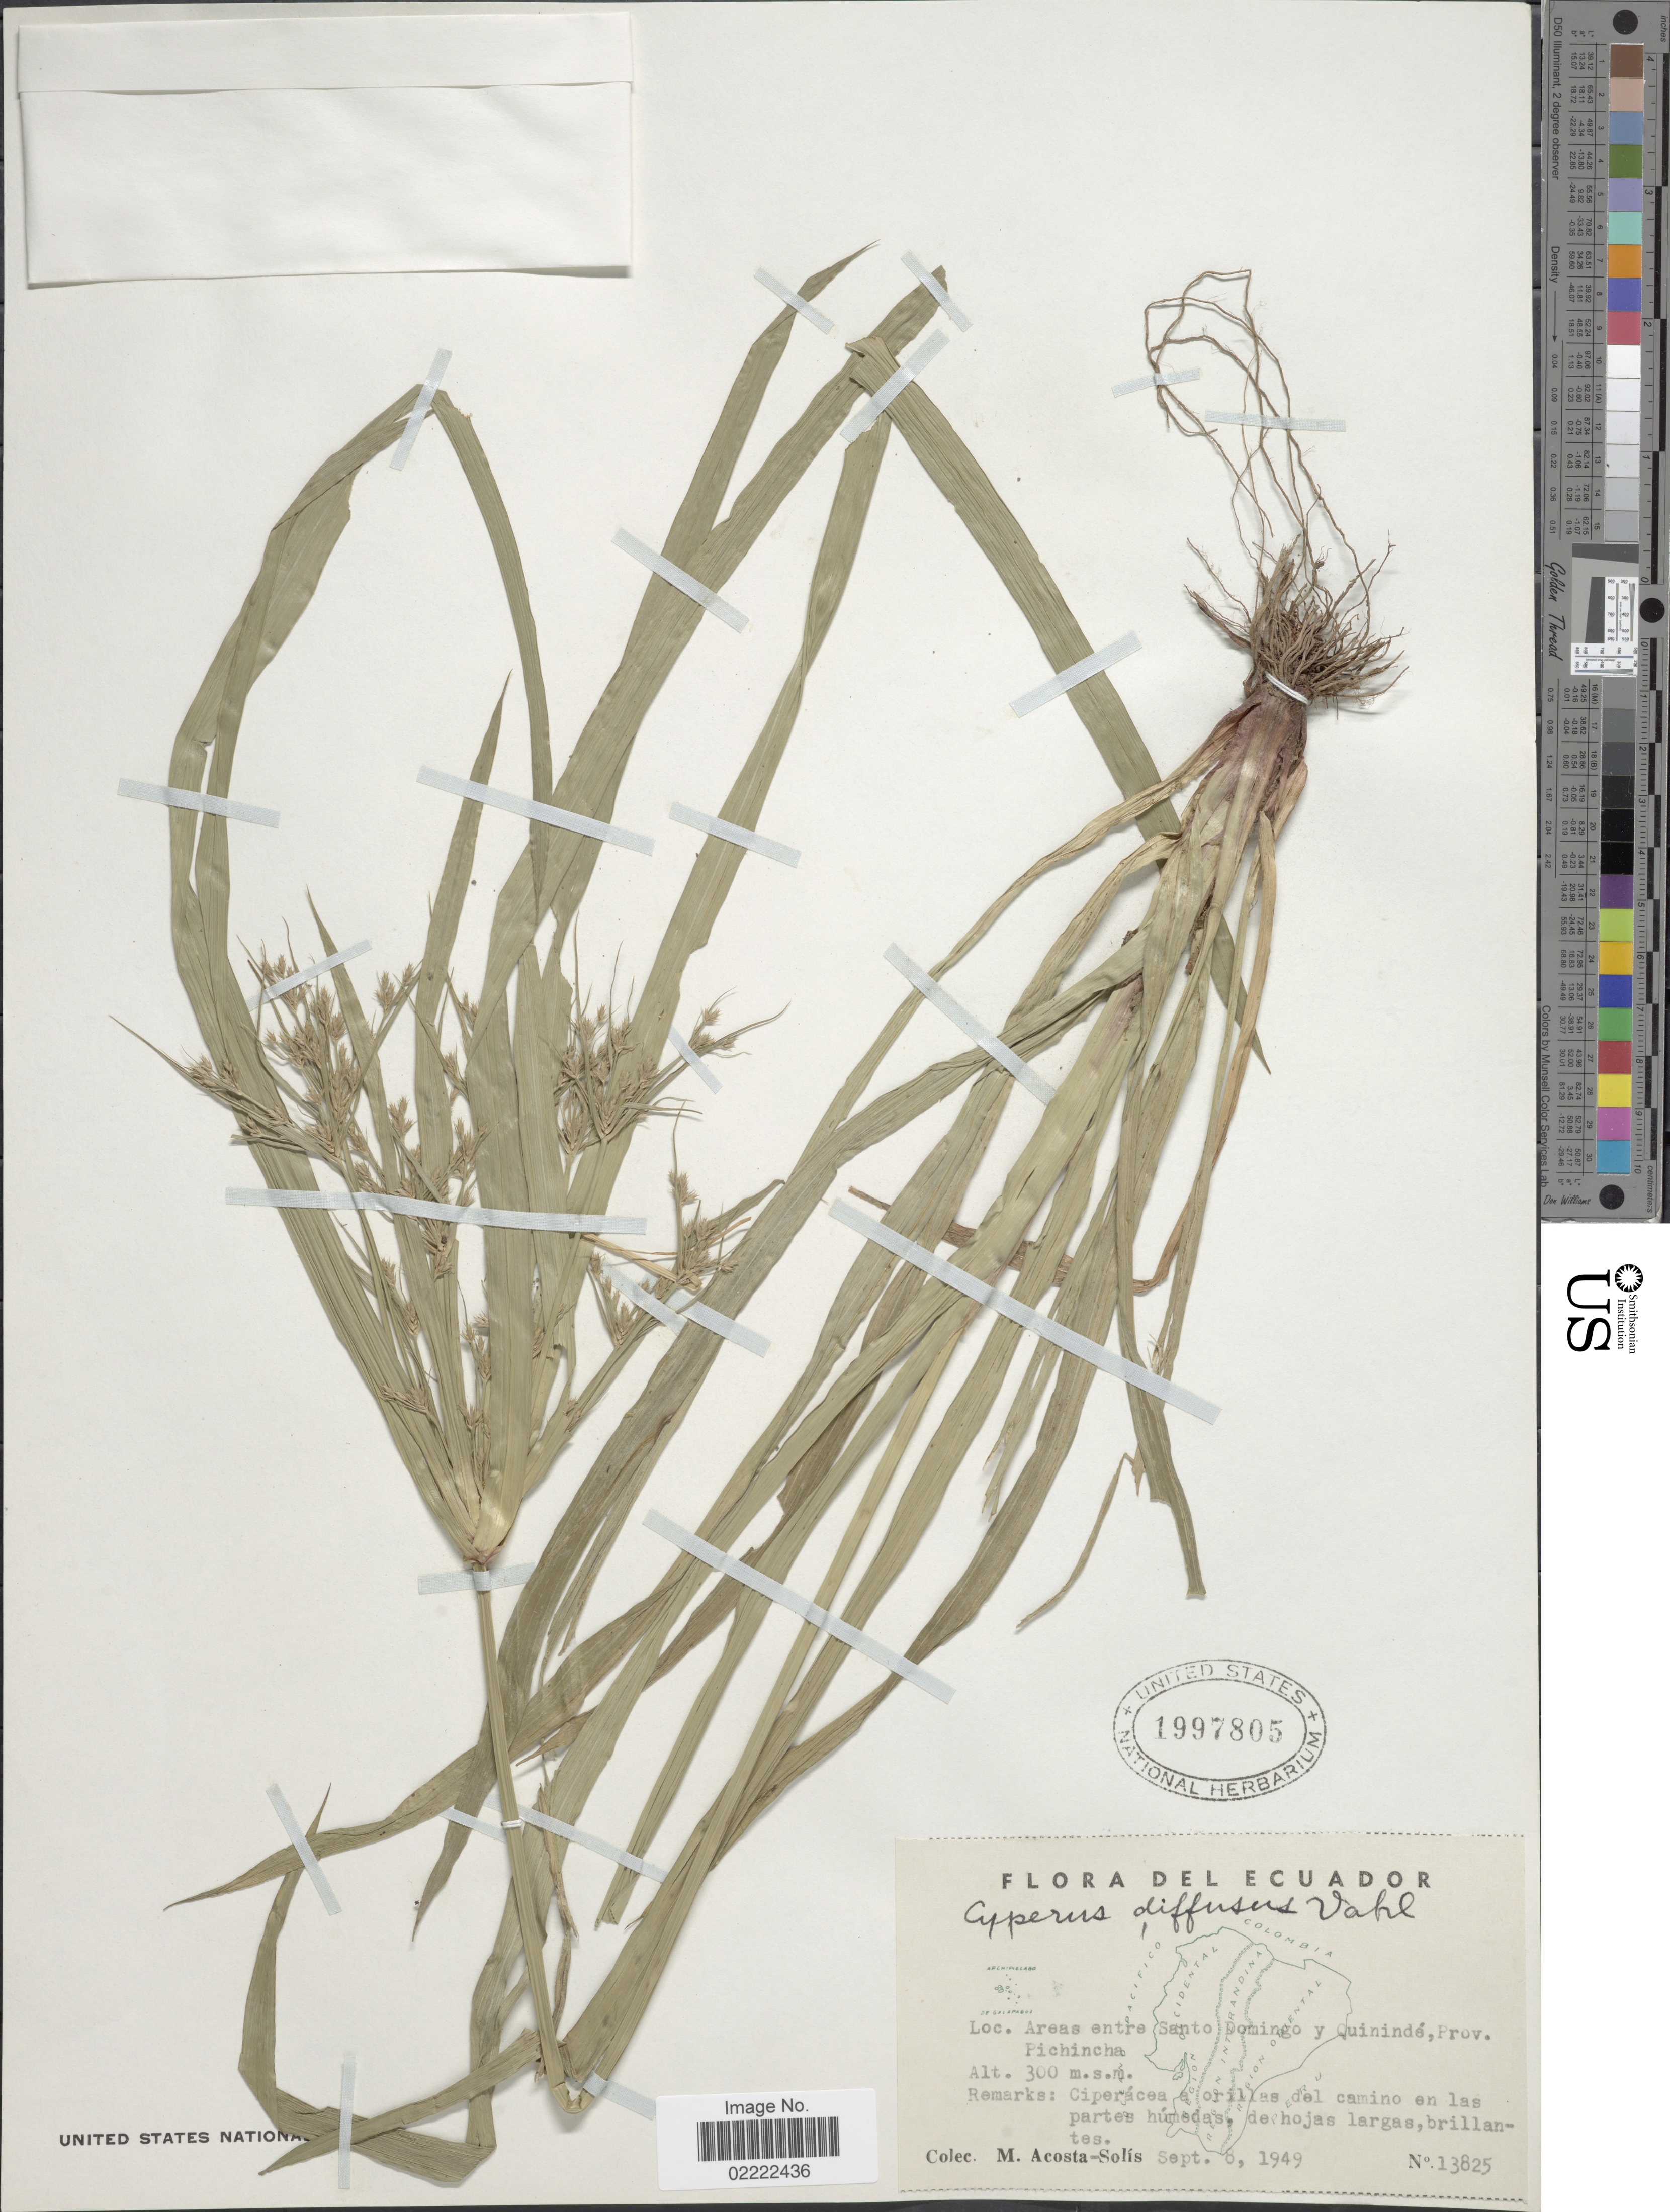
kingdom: Plantae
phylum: Tracheophyta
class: Liliopsida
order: Poales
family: Cyperaceae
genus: Cyperus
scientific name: Cyperus laxus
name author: Lam.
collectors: M. Acosta Solis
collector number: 13825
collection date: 1949-09-08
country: Ecuador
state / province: Pichincha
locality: Areas entre Santo Domingo y Quininde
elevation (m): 300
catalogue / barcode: US 1997805